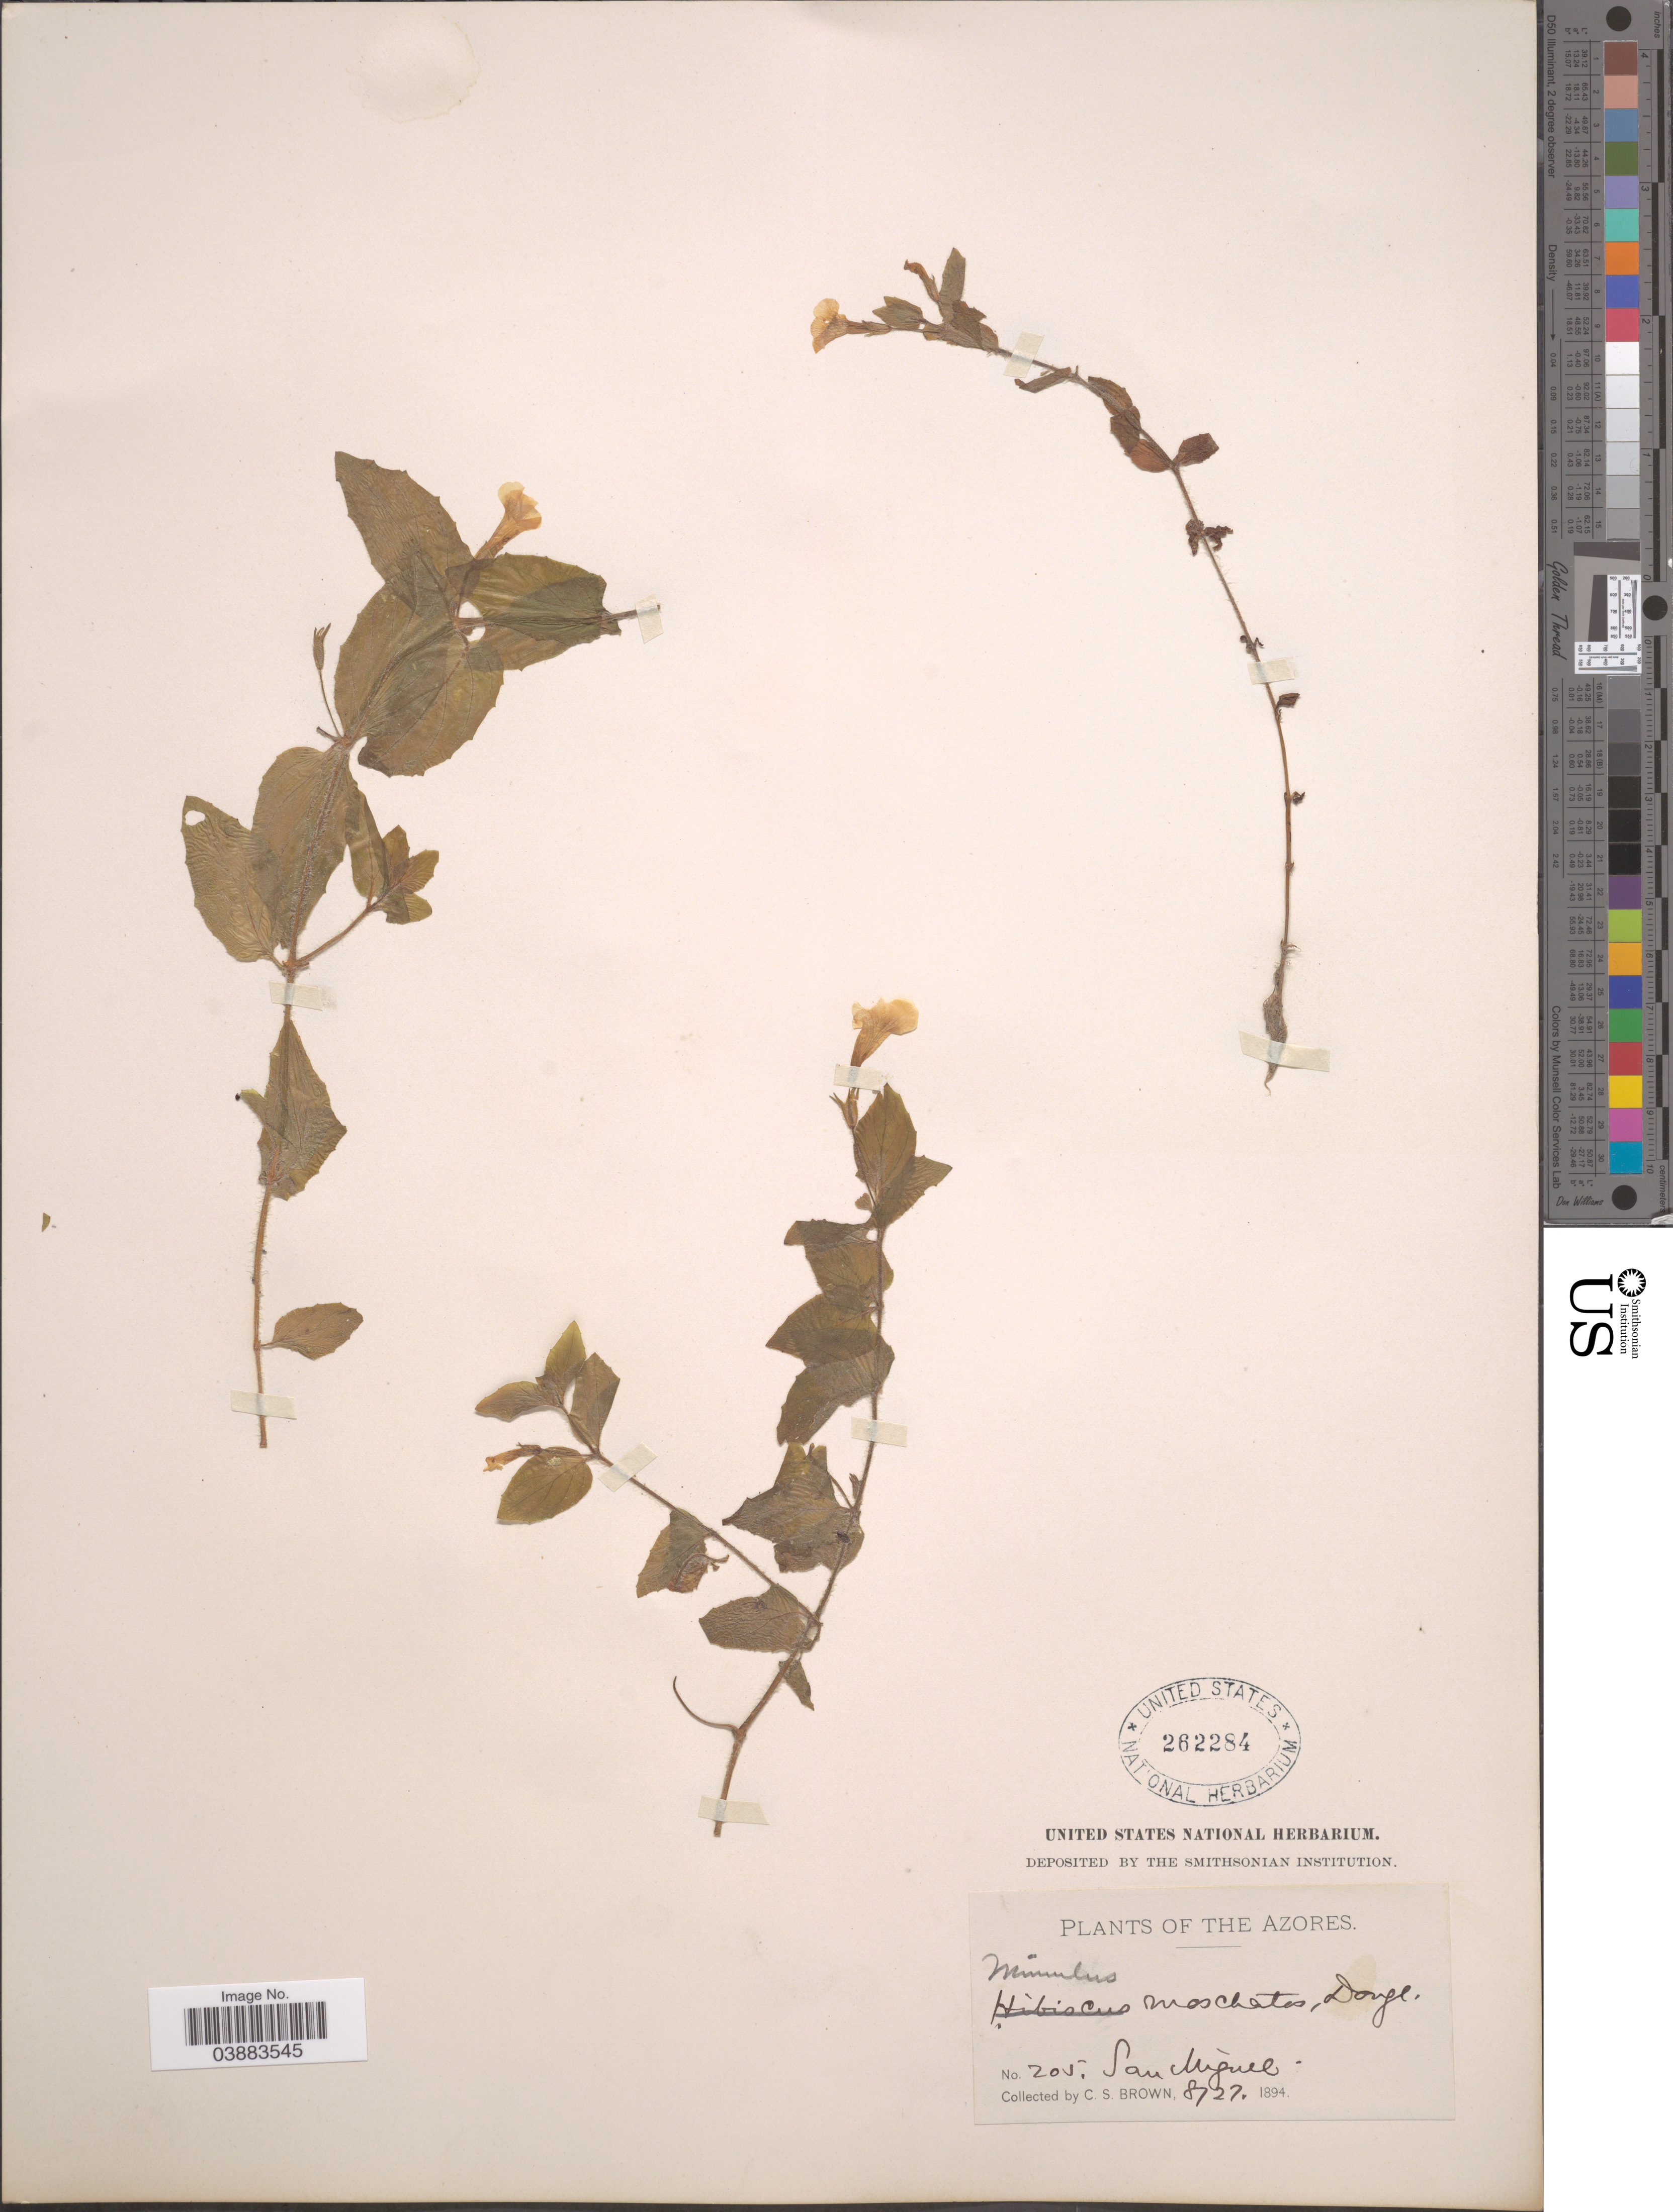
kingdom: Plantae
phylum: Tracheophyta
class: Magnoliopsida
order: Lamiales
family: Phrymaceae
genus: Mimulus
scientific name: Mimulus moschatus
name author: Douglas ex Lindl.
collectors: C. S. Brown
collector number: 205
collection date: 1894-08-27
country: Portugal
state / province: Azores (Aut. Reg.)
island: São Miguel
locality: San Miguel.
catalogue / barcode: US 262284